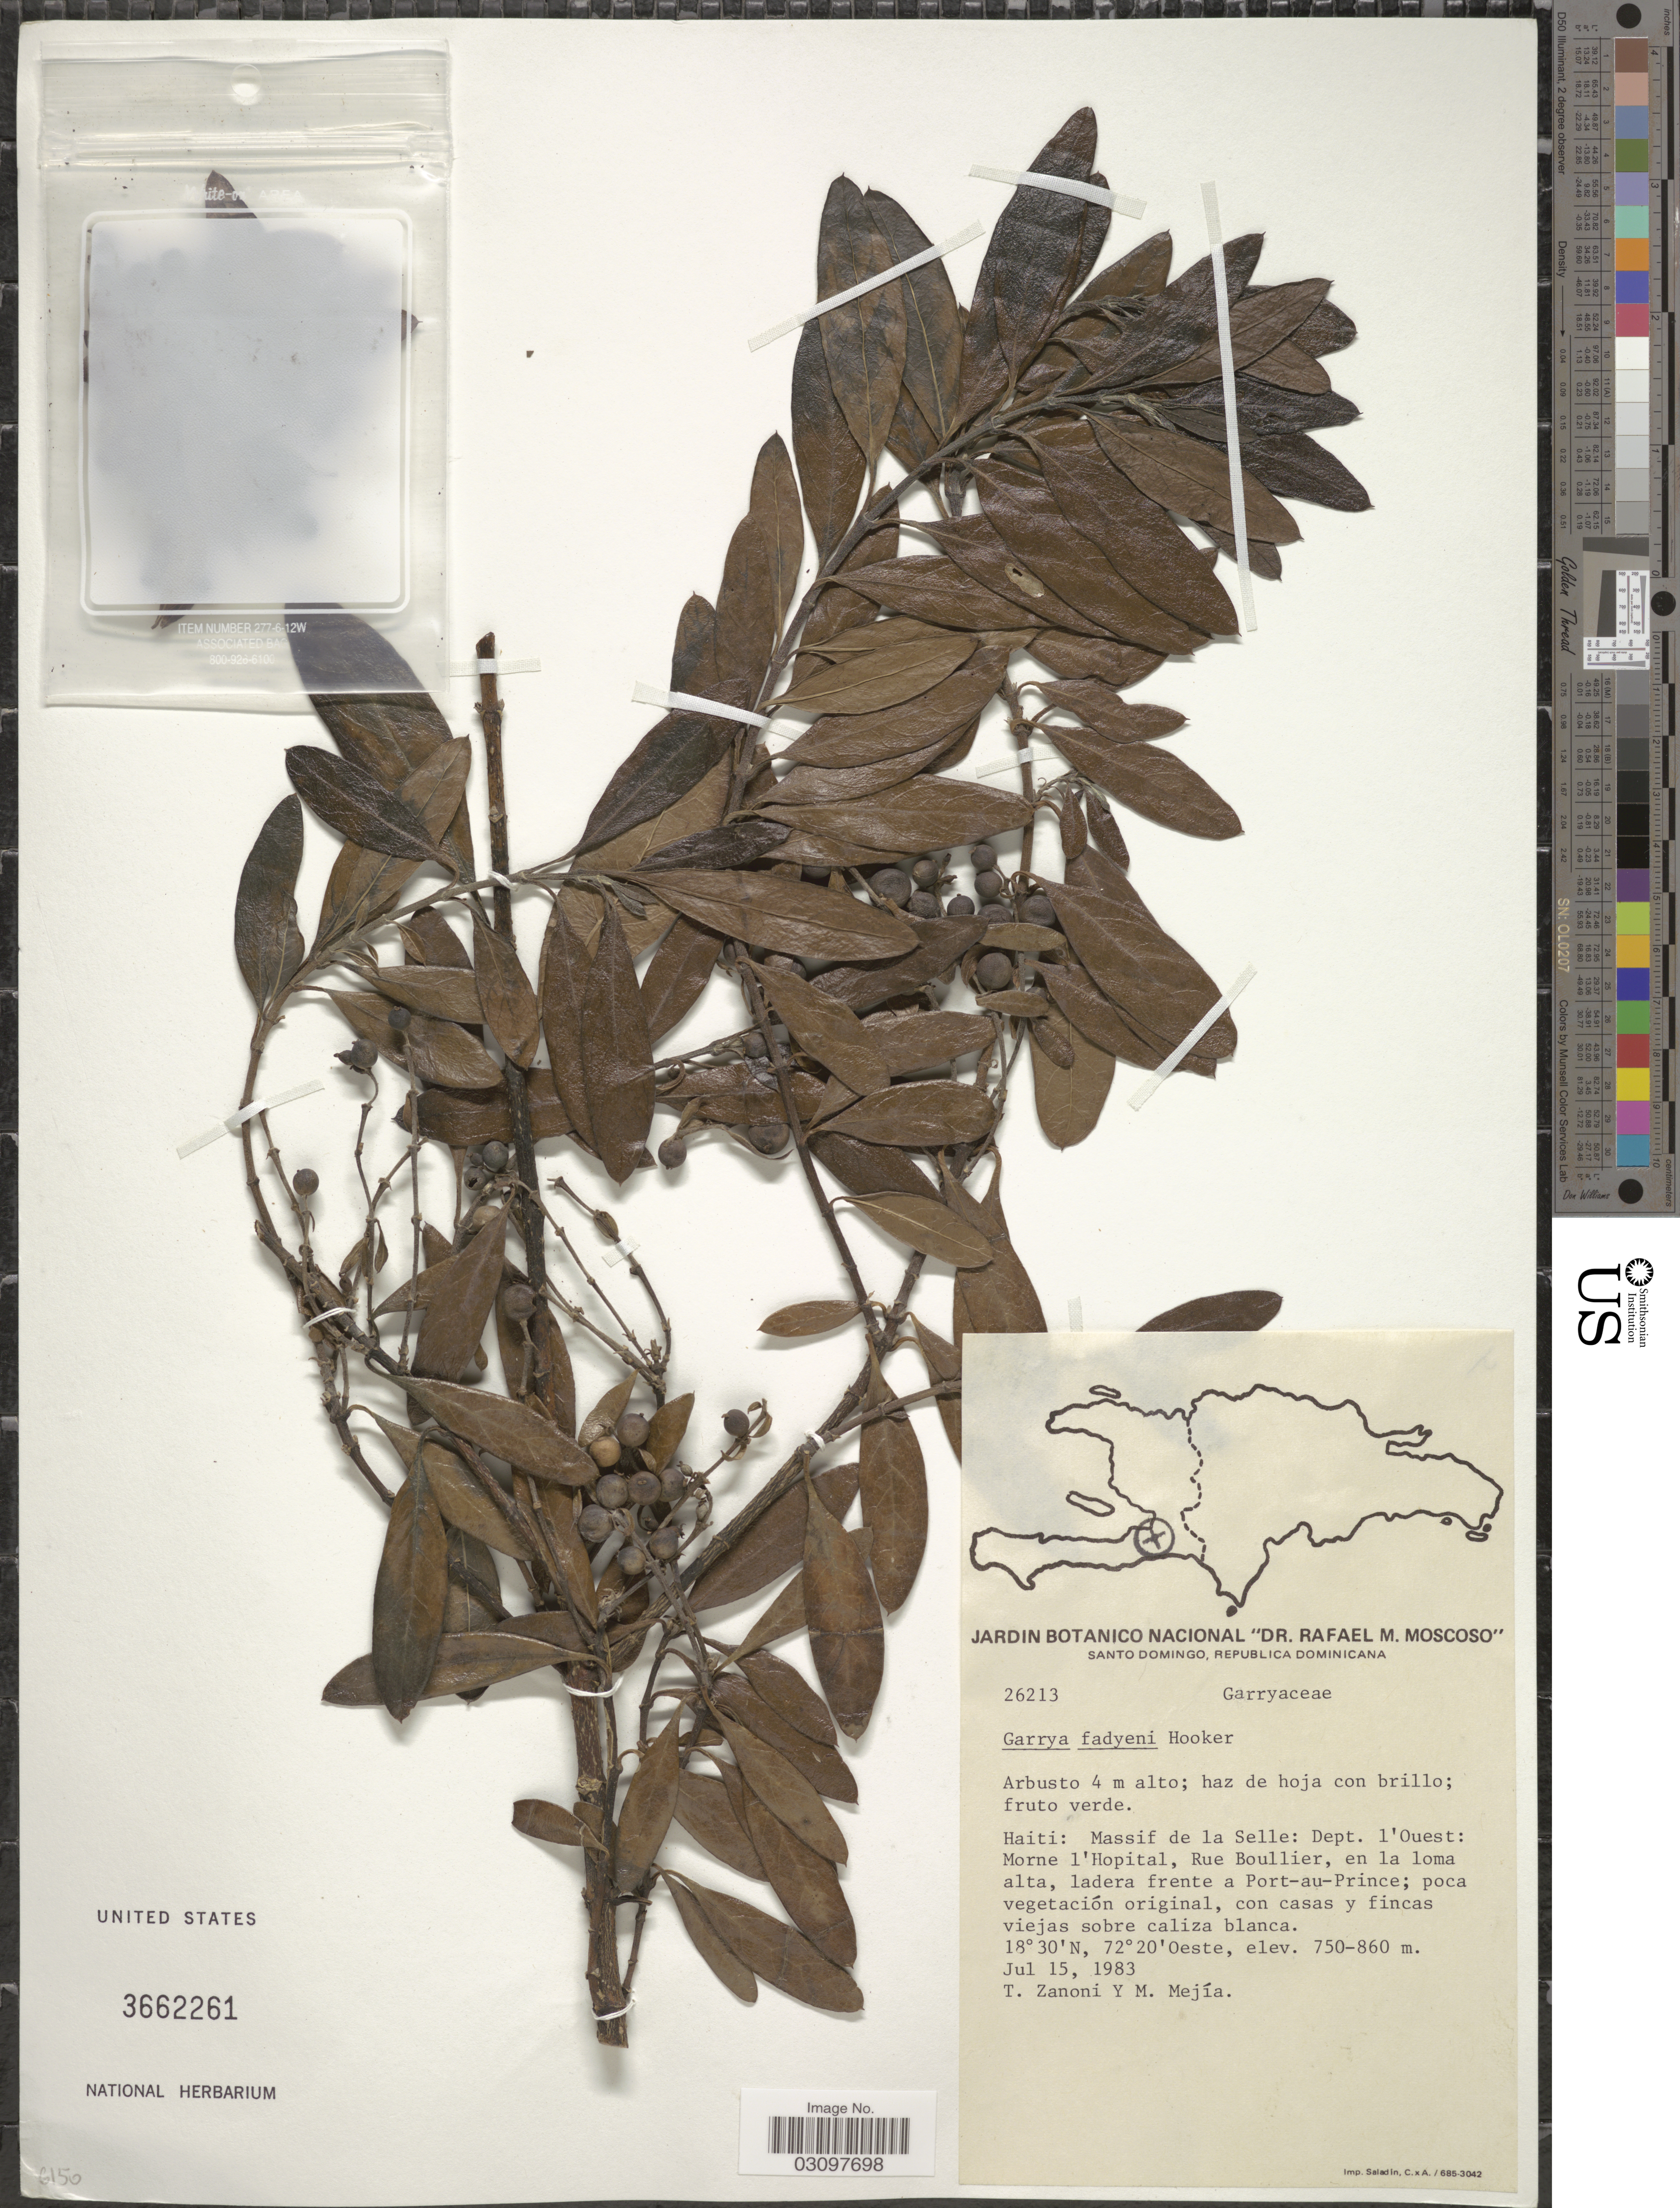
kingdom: Plantae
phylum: Tracheophyta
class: Magnoliopsida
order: Garryales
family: Garryaceae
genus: Garrya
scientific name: Garrya fadyenii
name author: Hook.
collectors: T. Zanoni & M. Mejia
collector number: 26213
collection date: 1983-07-15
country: Haiti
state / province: Ouest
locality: Massif de la Selle: Dept. l'Ouest: Morne l'Hospital, Rue Boullier, en la loma alta, ladera frente a Port-au-Prince.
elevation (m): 750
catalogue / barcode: US 3662261